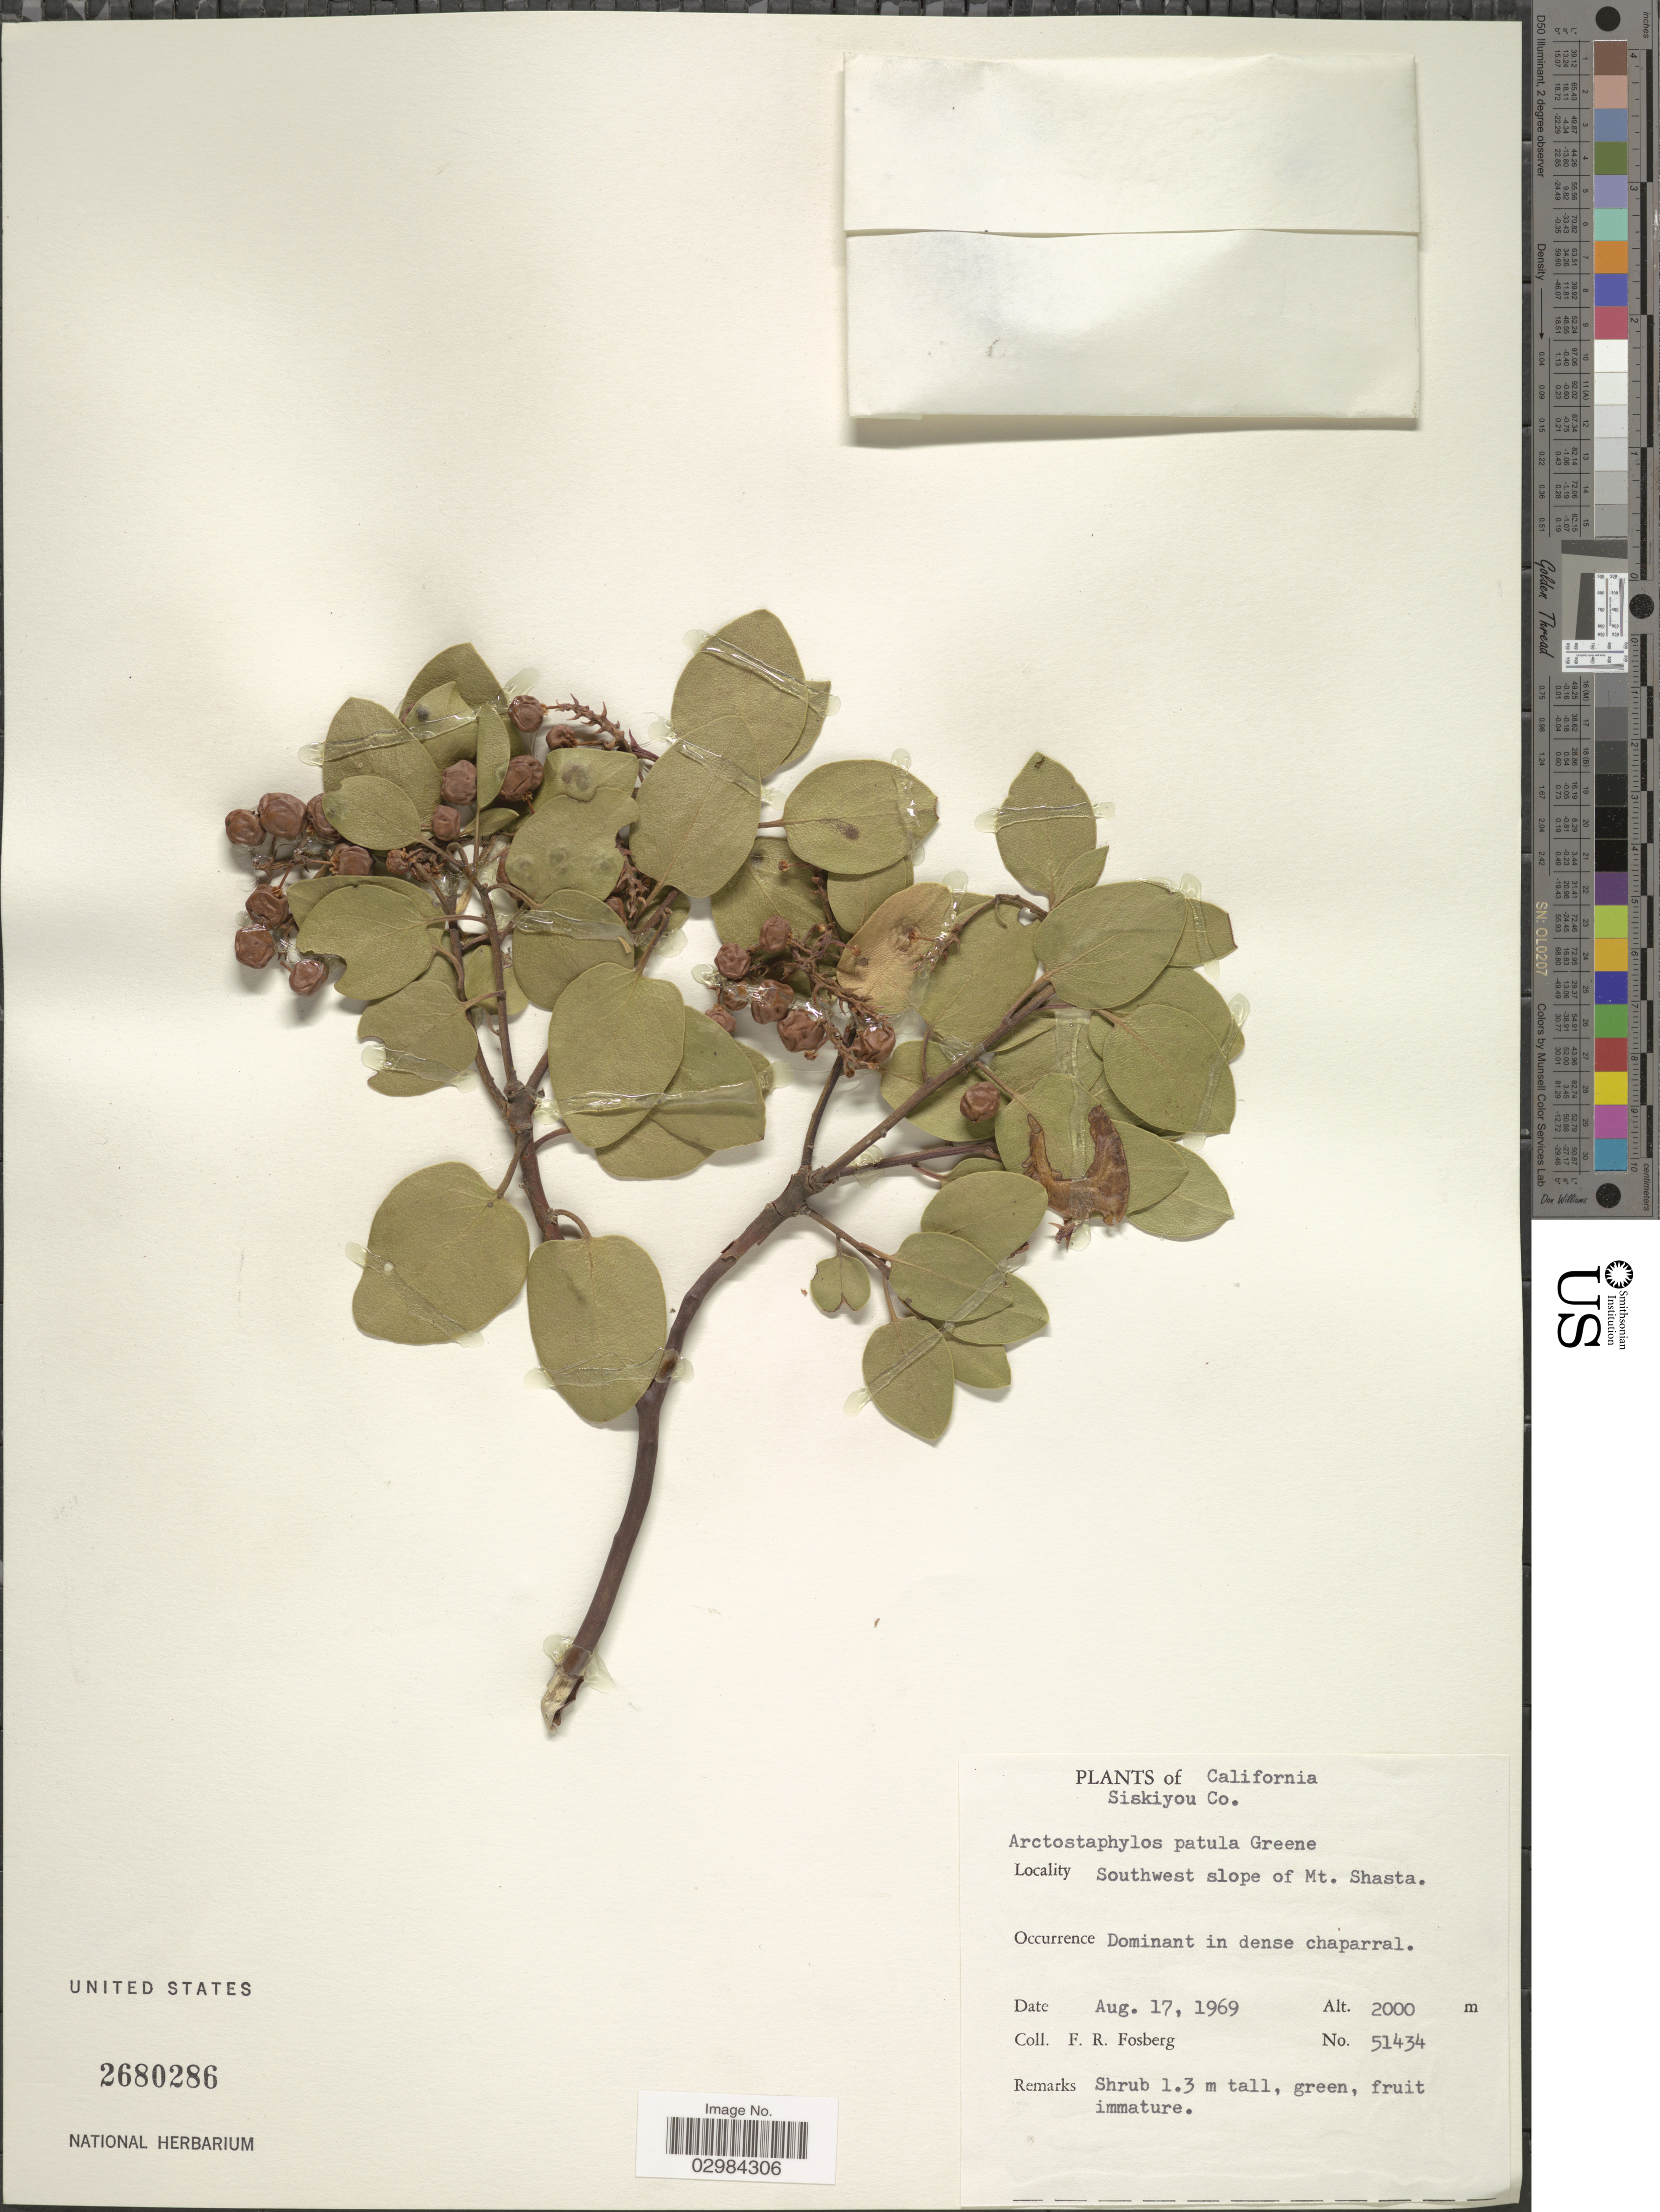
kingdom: Plantae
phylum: Tracheophyta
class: Magnoliopsida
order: Ericales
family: Ericaceae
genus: Arctostaphylos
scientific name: Arctostaphylos patula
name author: Greene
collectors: F. R. Fosberg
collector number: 51434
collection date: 1969-08-17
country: United States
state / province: California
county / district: Siskiyou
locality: Siskiyou Co., Southwest of slope of Mt. Shasta.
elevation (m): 2000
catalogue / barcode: US 2680286